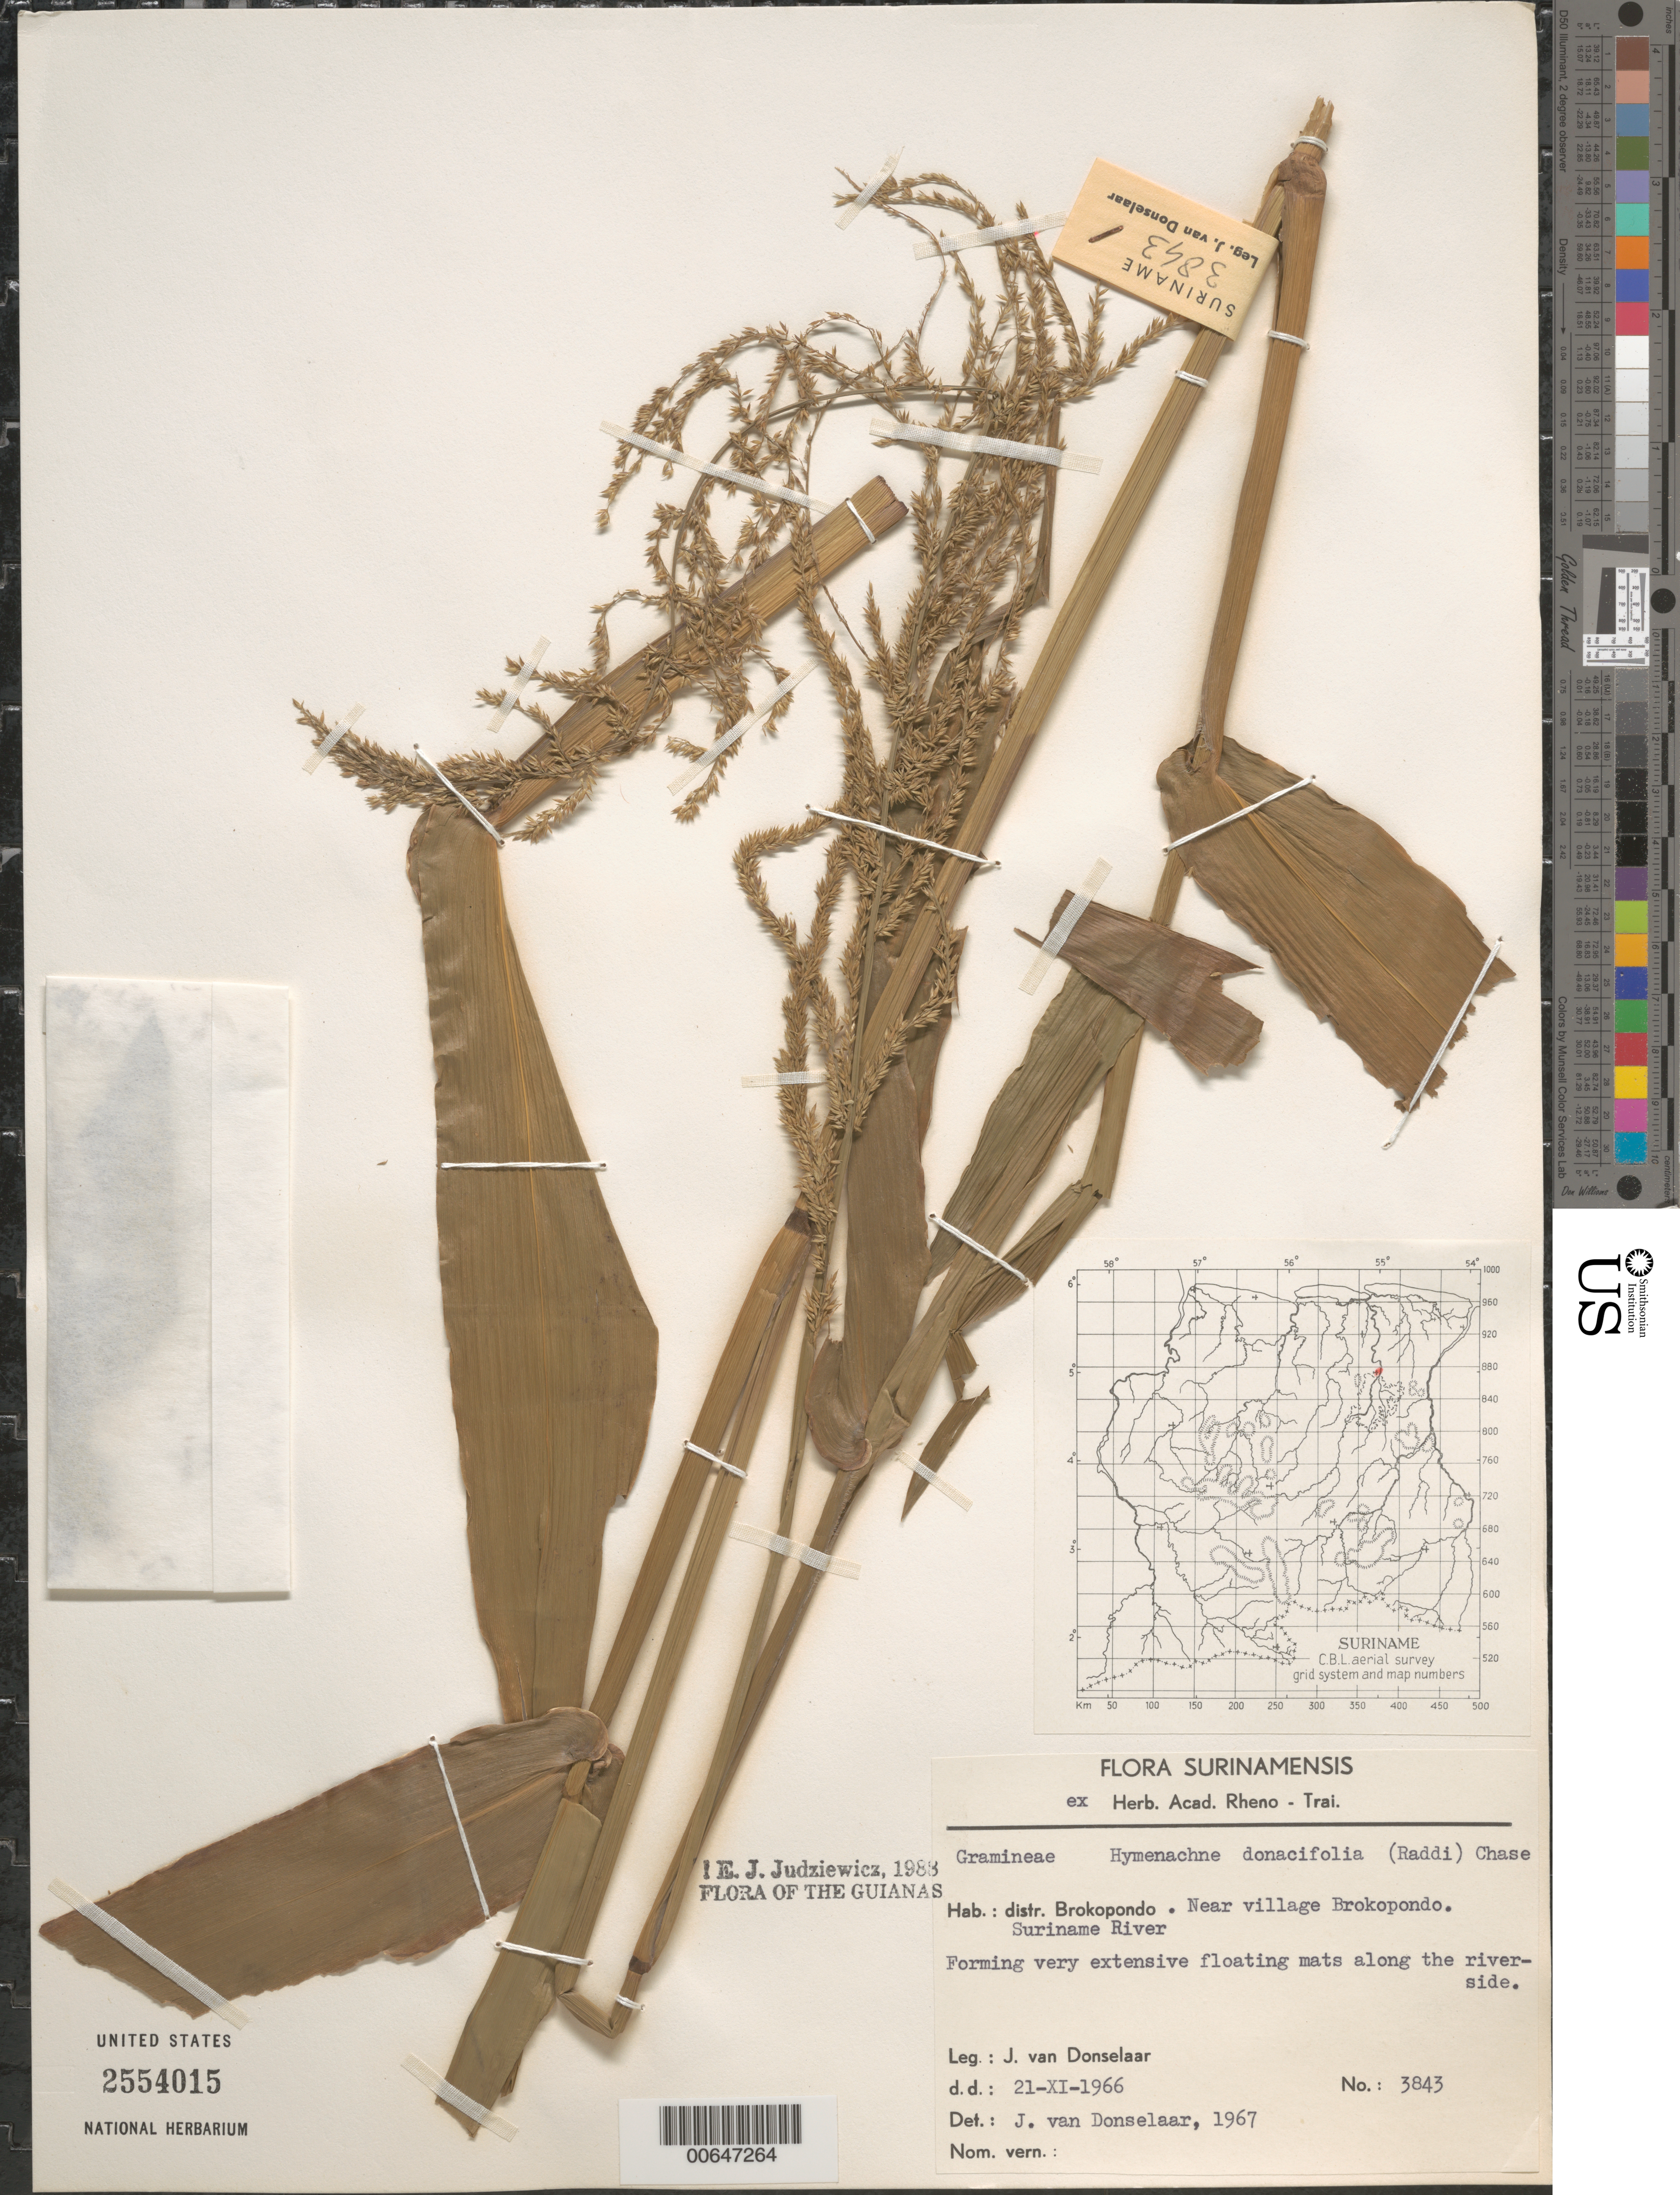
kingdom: Plantae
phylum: Tracheophyta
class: Liliopsida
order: Poales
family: Poaceae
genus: Hymenachne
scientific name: Hymenachne donacifolia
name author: (Raddi) Chase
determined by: Judziewicz, E. J.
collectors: J. Donselaar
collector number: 3843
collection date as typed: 21-Nov-66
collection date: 1966-11-21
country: Suriname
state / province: Brokopondo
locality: Brokopondo Village, near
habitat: Along the river-side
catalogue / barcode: US 2554015